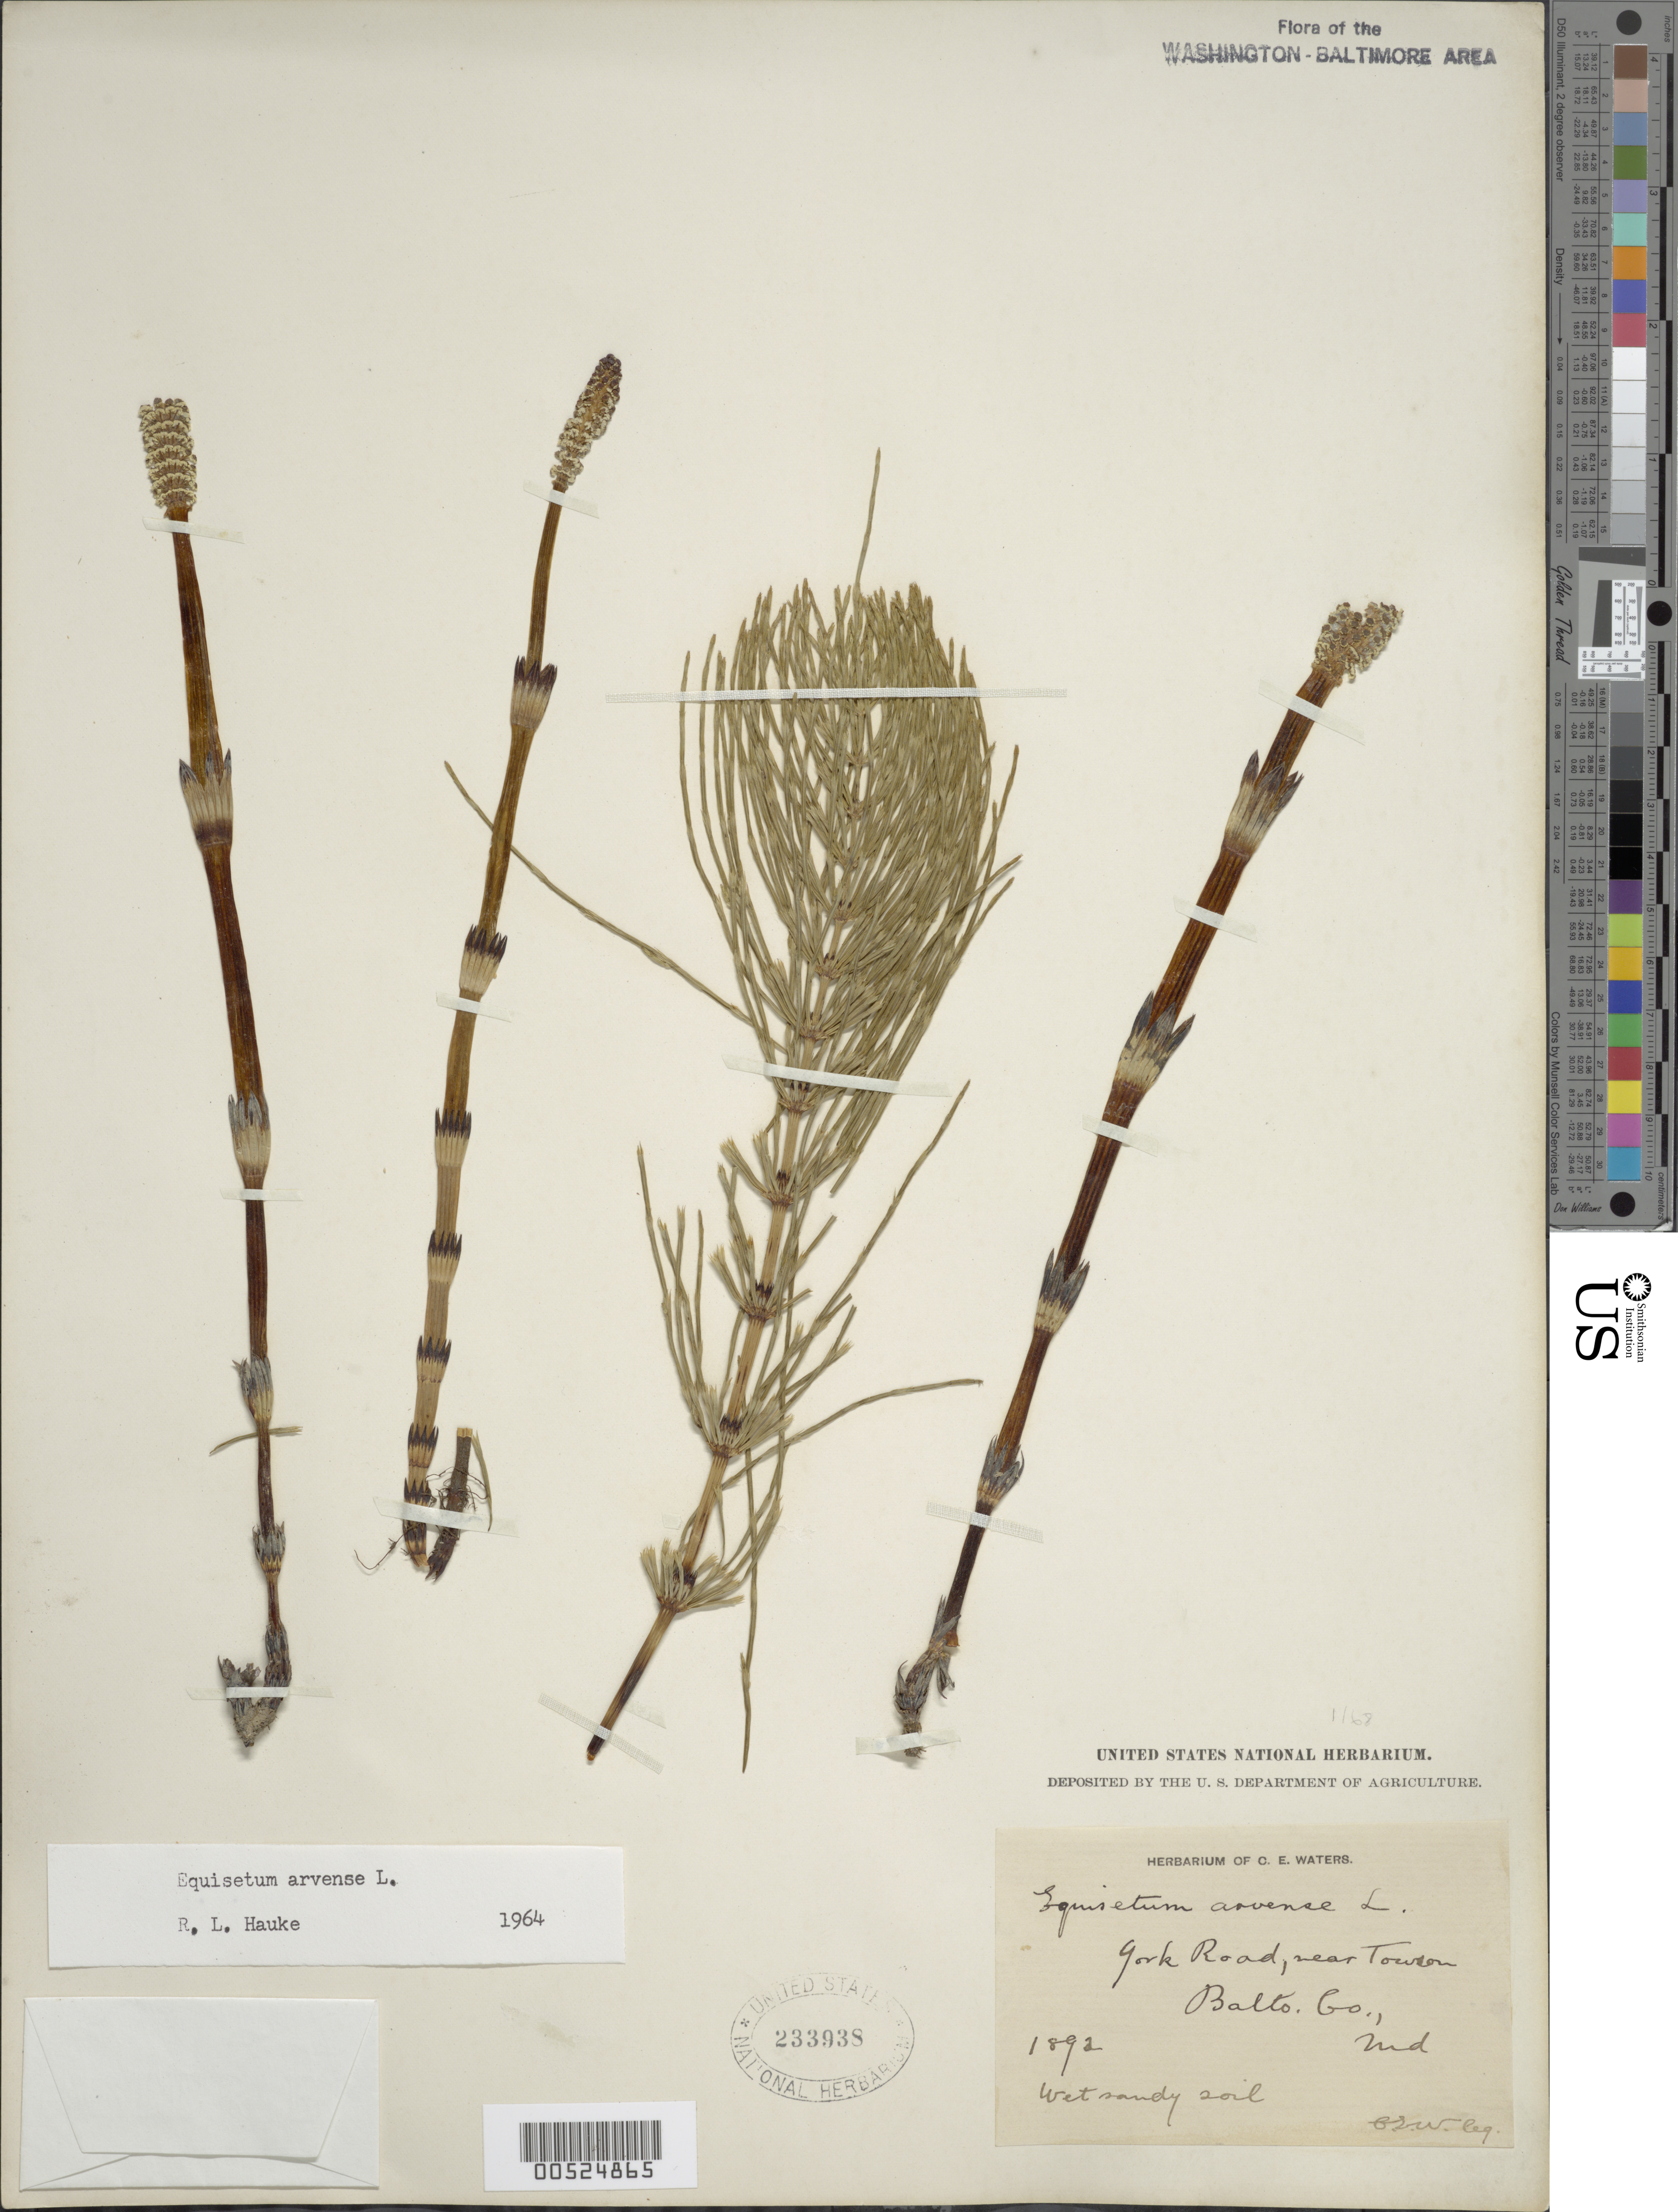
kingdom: Plantae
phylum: Tracheophyta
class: Polypodiopsida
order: Equisetales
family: Equisetaceae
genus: Equisetum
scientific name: Equisetum arvense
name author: L.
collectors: C. Waters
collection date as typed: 1892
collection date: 1892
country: United States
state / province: Maryland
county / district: Baltimore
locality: Towson, near, York Road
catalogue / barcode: US 233938